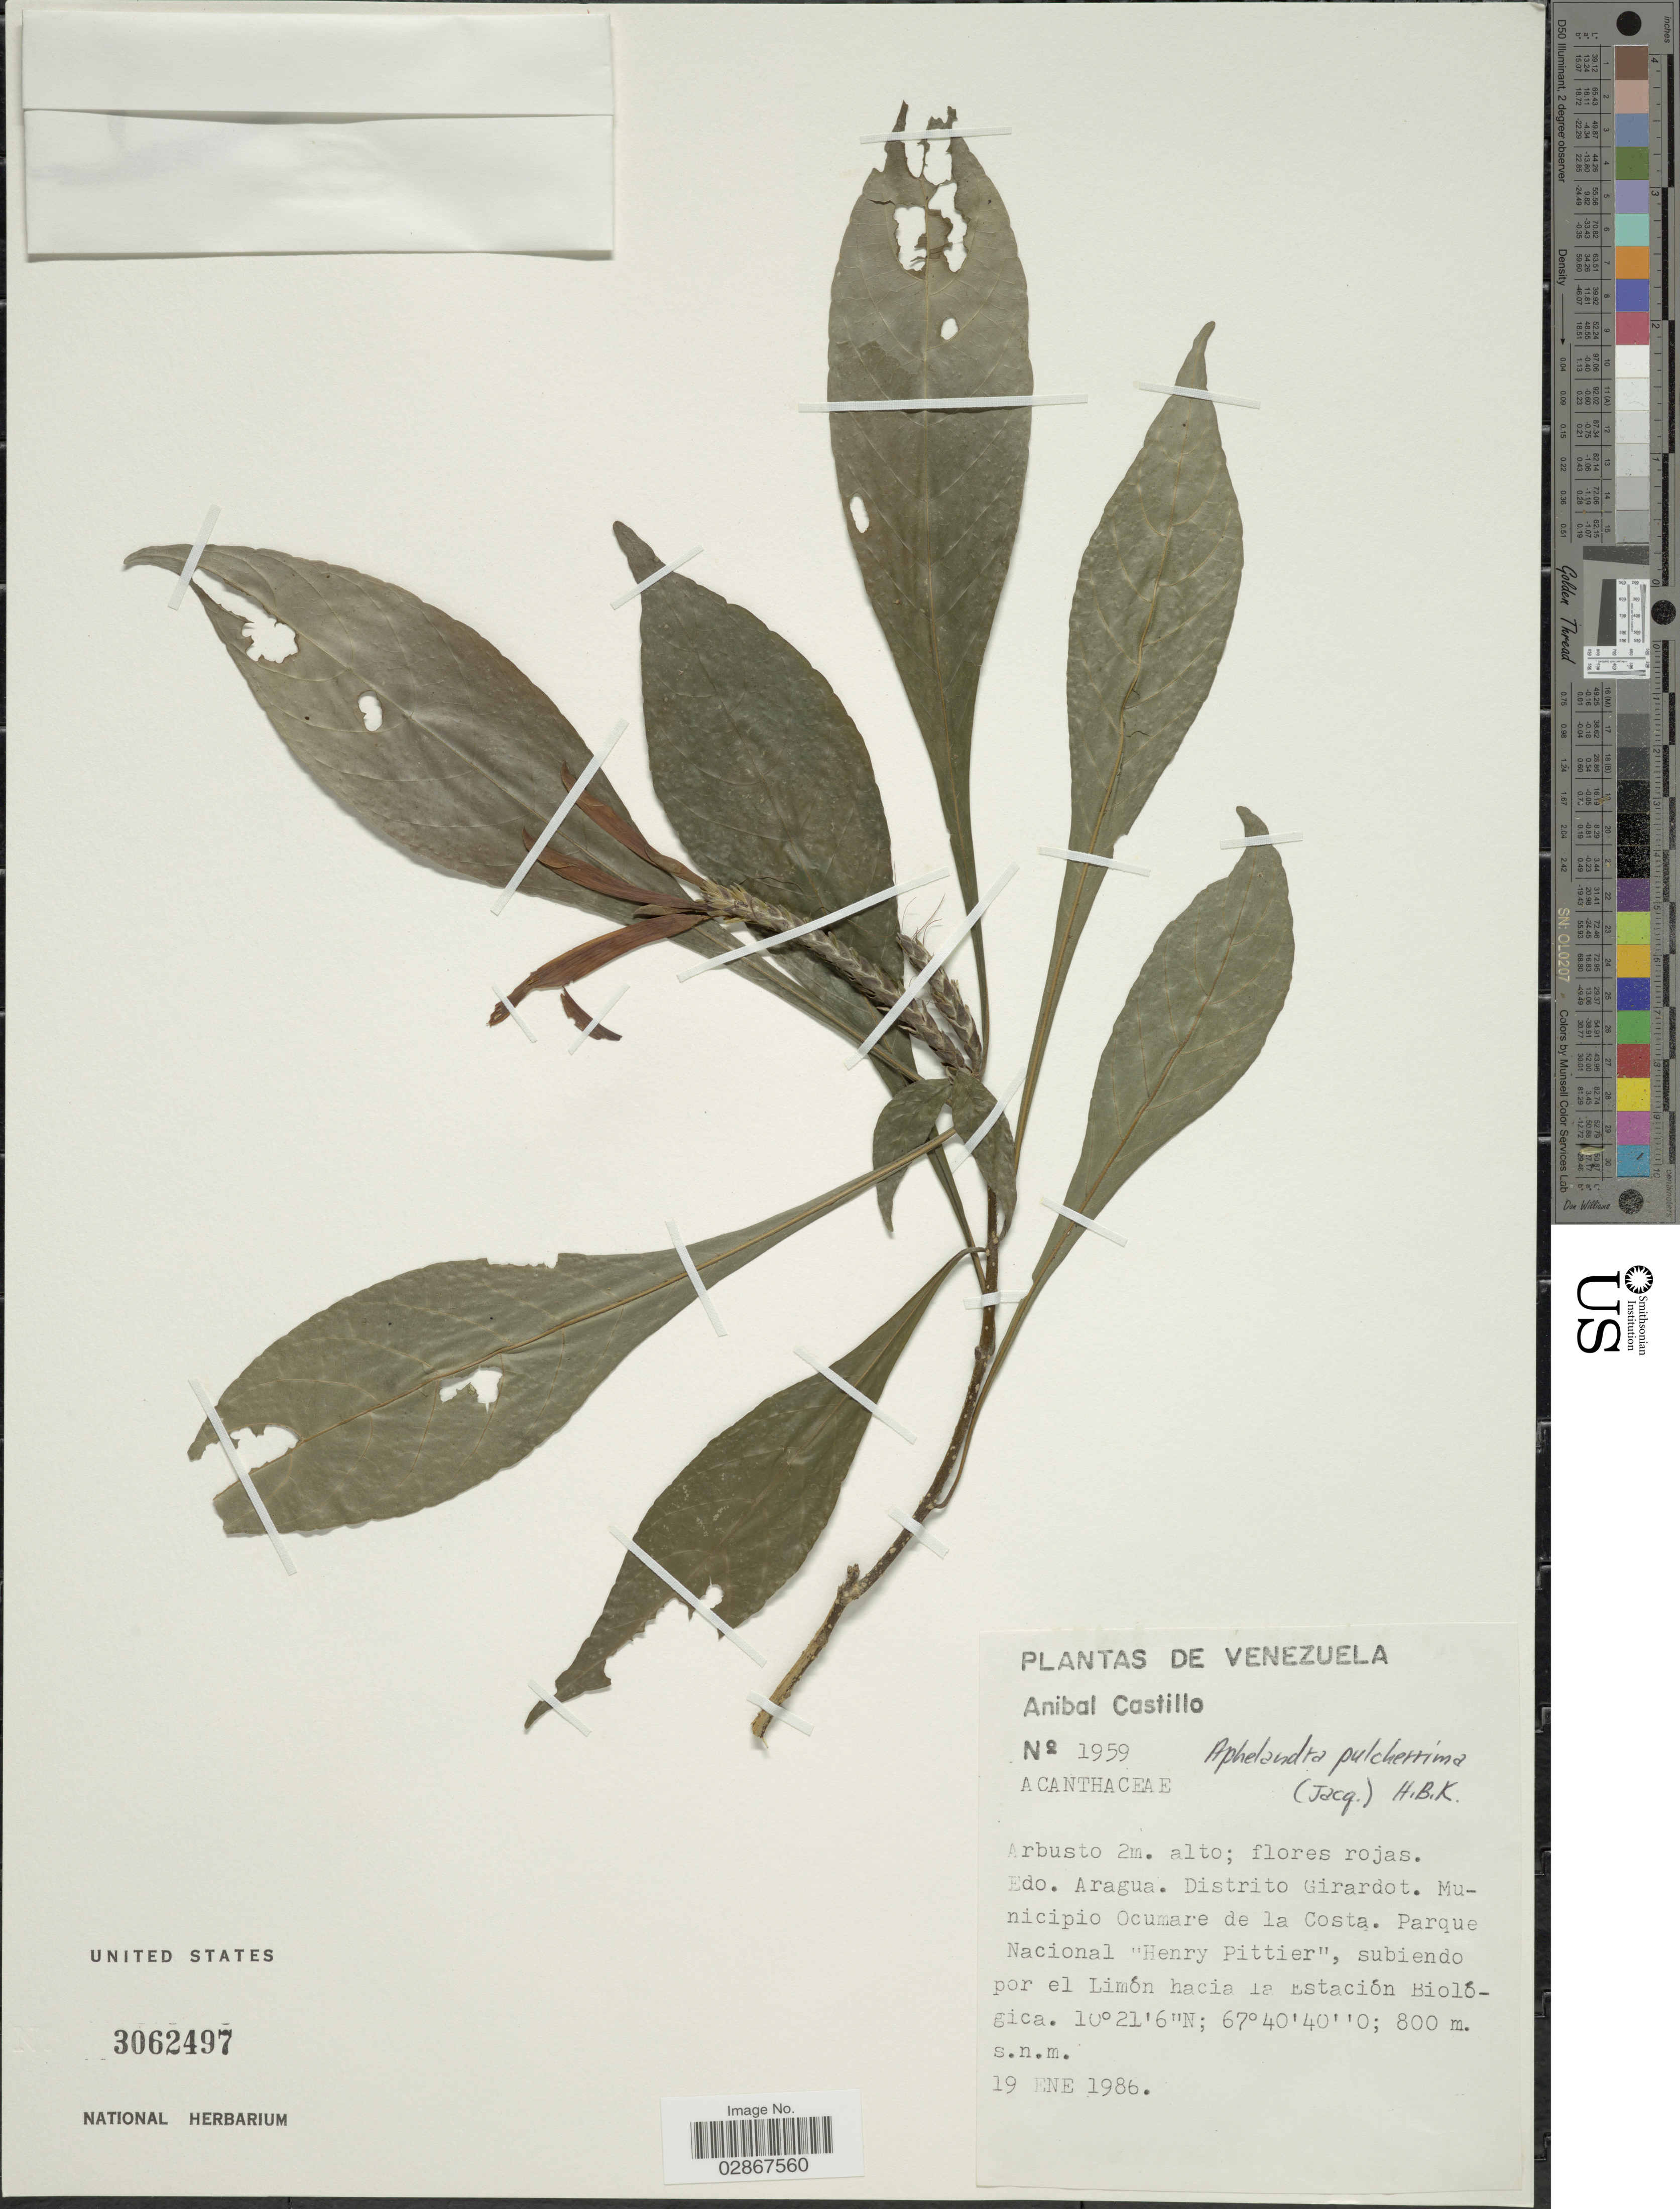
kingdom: Plantae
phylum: Tracheophyta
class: Magnoliopsida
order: Lamiales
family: Acanthaceae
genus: Aphelandra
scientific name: Aphelandra pulcherrima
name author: (Jacq.) Kunth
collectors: A. Castillo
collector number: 1959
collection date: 1986-01-19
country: Venezuela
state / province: Aragua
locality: Distrito Girardot. Municipio Ocumare de la Costa. Parque Nacional "Henry Pittier", subiendo por el Limón hacia la Estación Biológica.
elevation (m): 800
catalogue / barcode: US 3062497